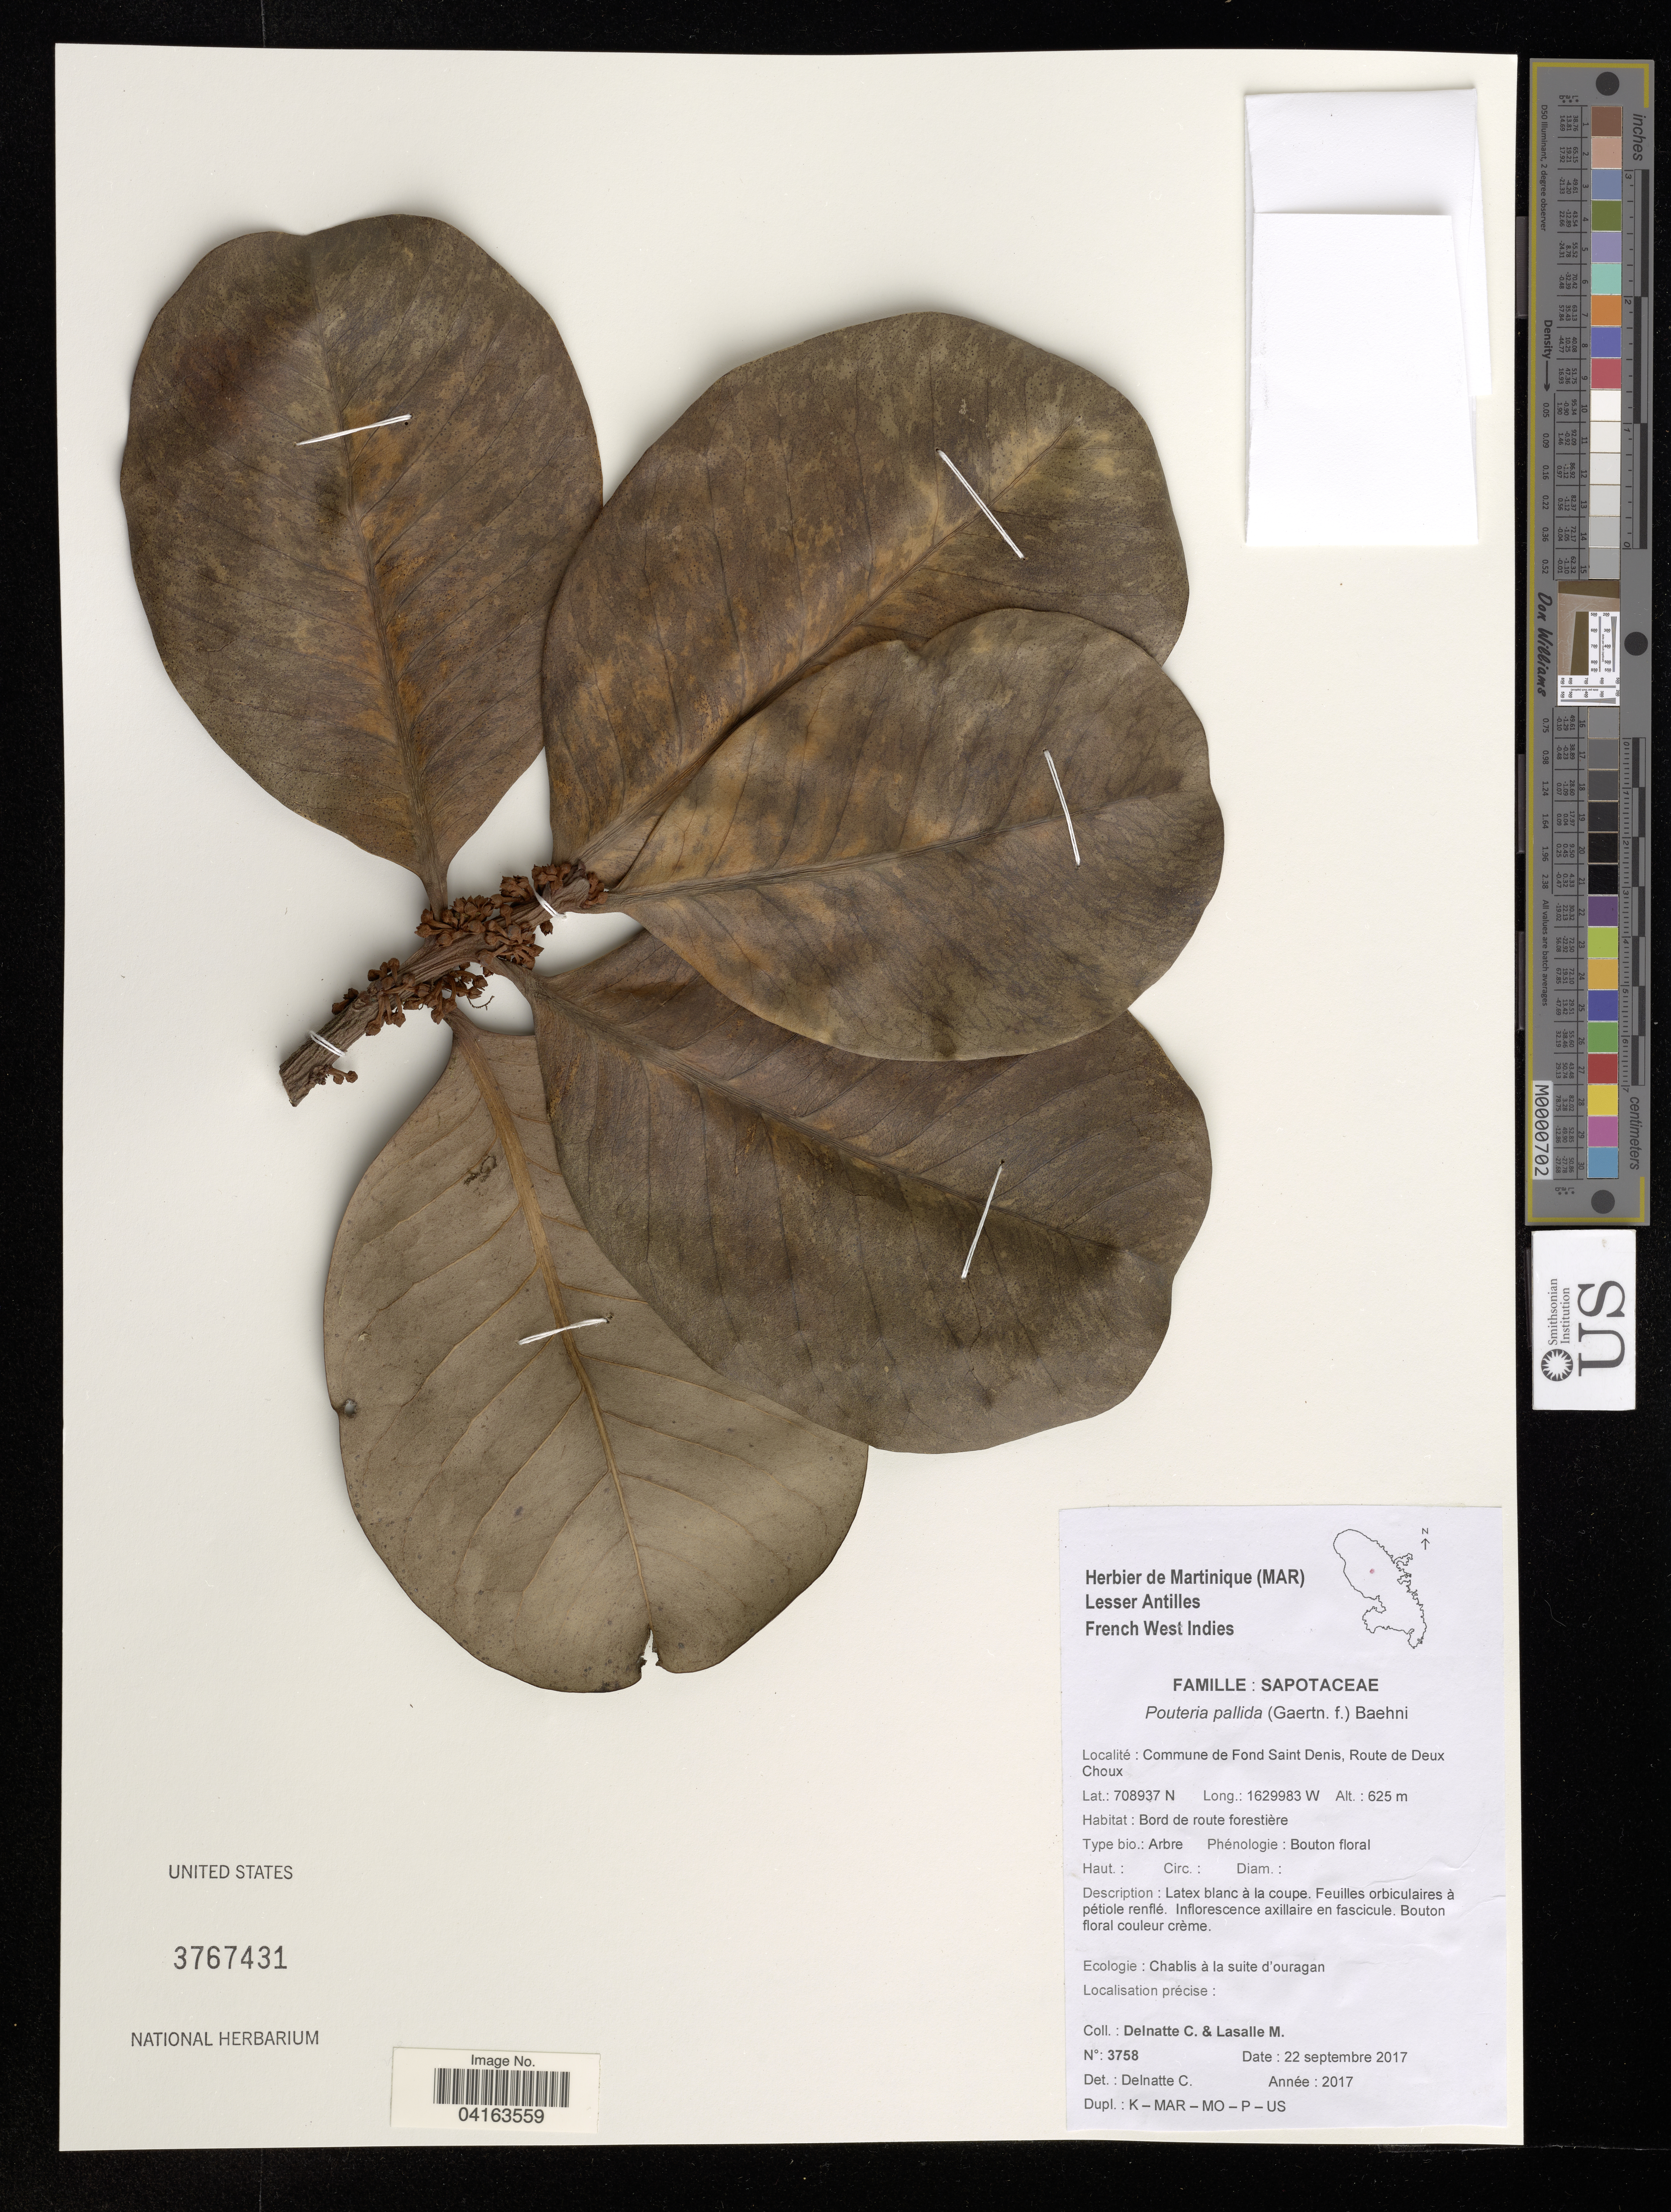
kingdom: Plantae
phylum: Tracheophyta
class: Magnoliopsida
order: Ericales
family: Sapotaceae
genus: Pouteria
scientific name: Pouteria pallida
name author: (C.F. Gaertn.) Baehni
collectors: C. Delnatte & M. Lasalle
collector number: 3758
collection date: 2017-09-22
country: Grenada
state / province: Carriacou and Petite Martinique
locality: Lesser Antilles. Commune de Fond Saint Denis, Route de Deux Choux.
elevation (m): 625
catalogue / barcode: US 3767431